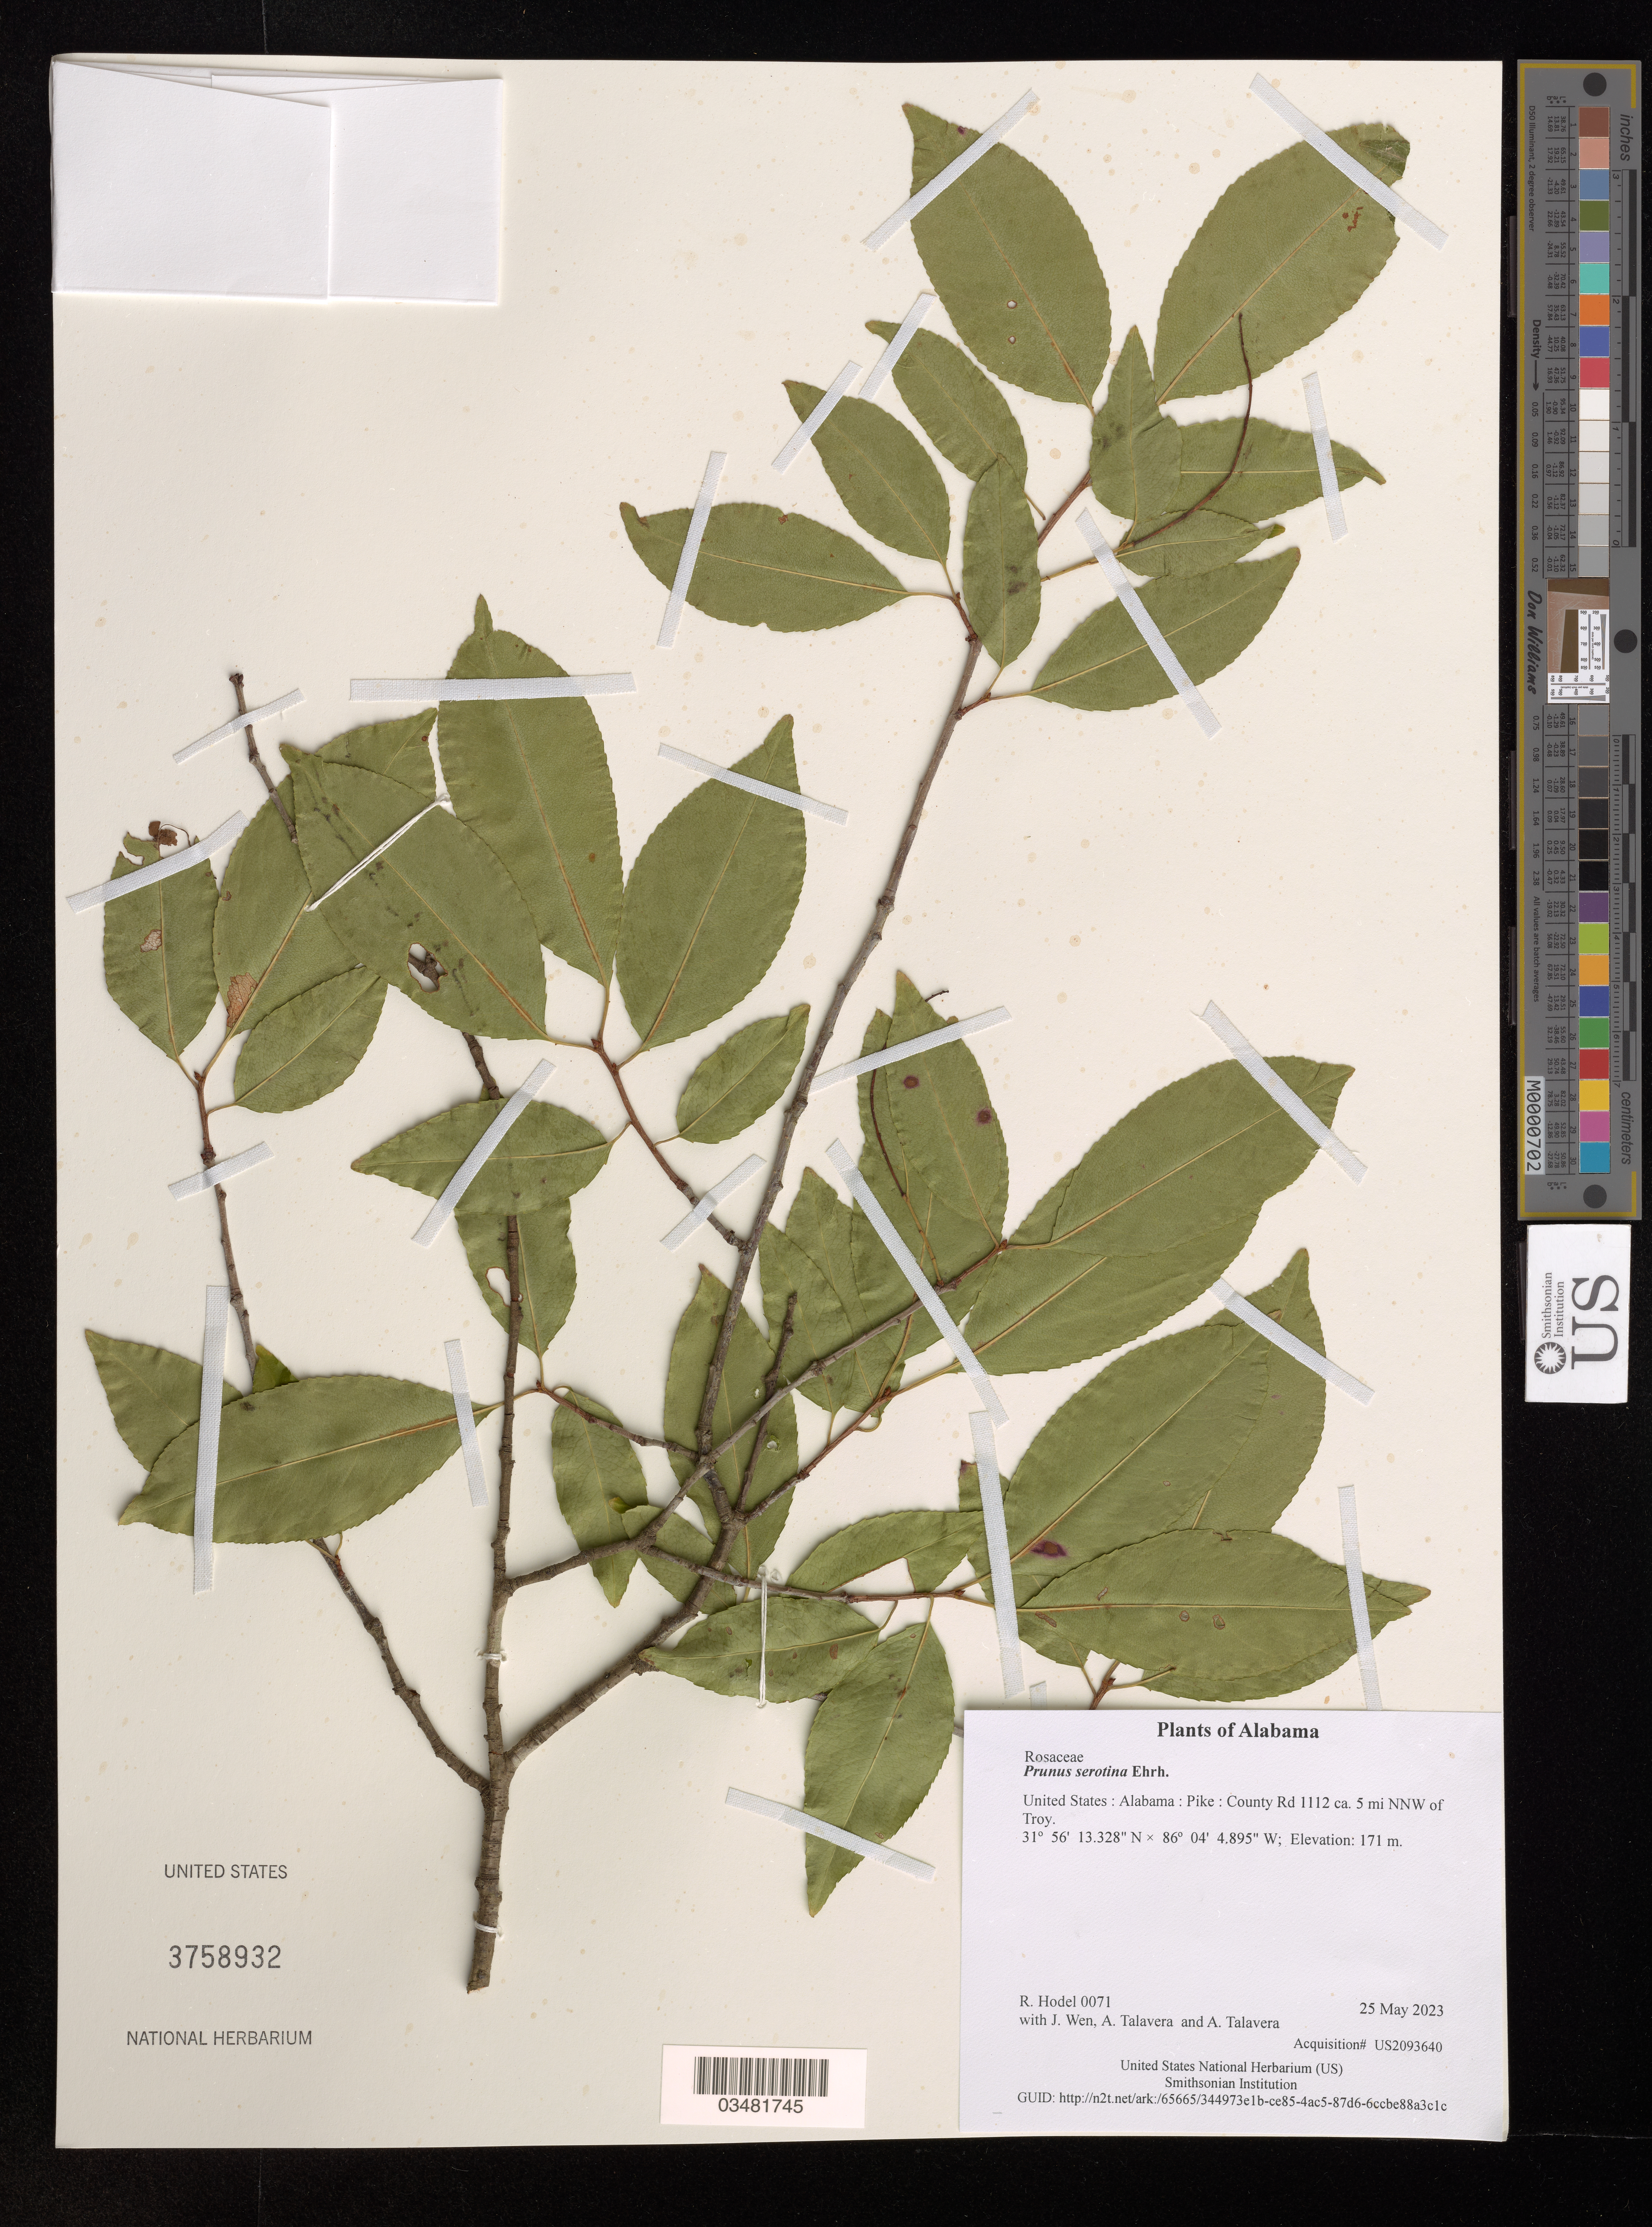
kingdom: Plantae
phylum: Tracheophyta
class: Magnoliopsida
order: Rosales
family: Rosaceae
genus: Prunus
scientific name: Prunus serotina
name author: Ehrh.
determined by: Hodel, Richard G. J.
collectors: R. Hodel, J. Wen, A. Talavera & A. Talavera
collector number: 0071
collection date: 2023-05-25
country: United States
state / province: Alabama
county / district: Pike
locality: County Rd 1112 ca. 5 mi NNW of Troy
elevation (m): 171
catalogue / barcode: US 3758932